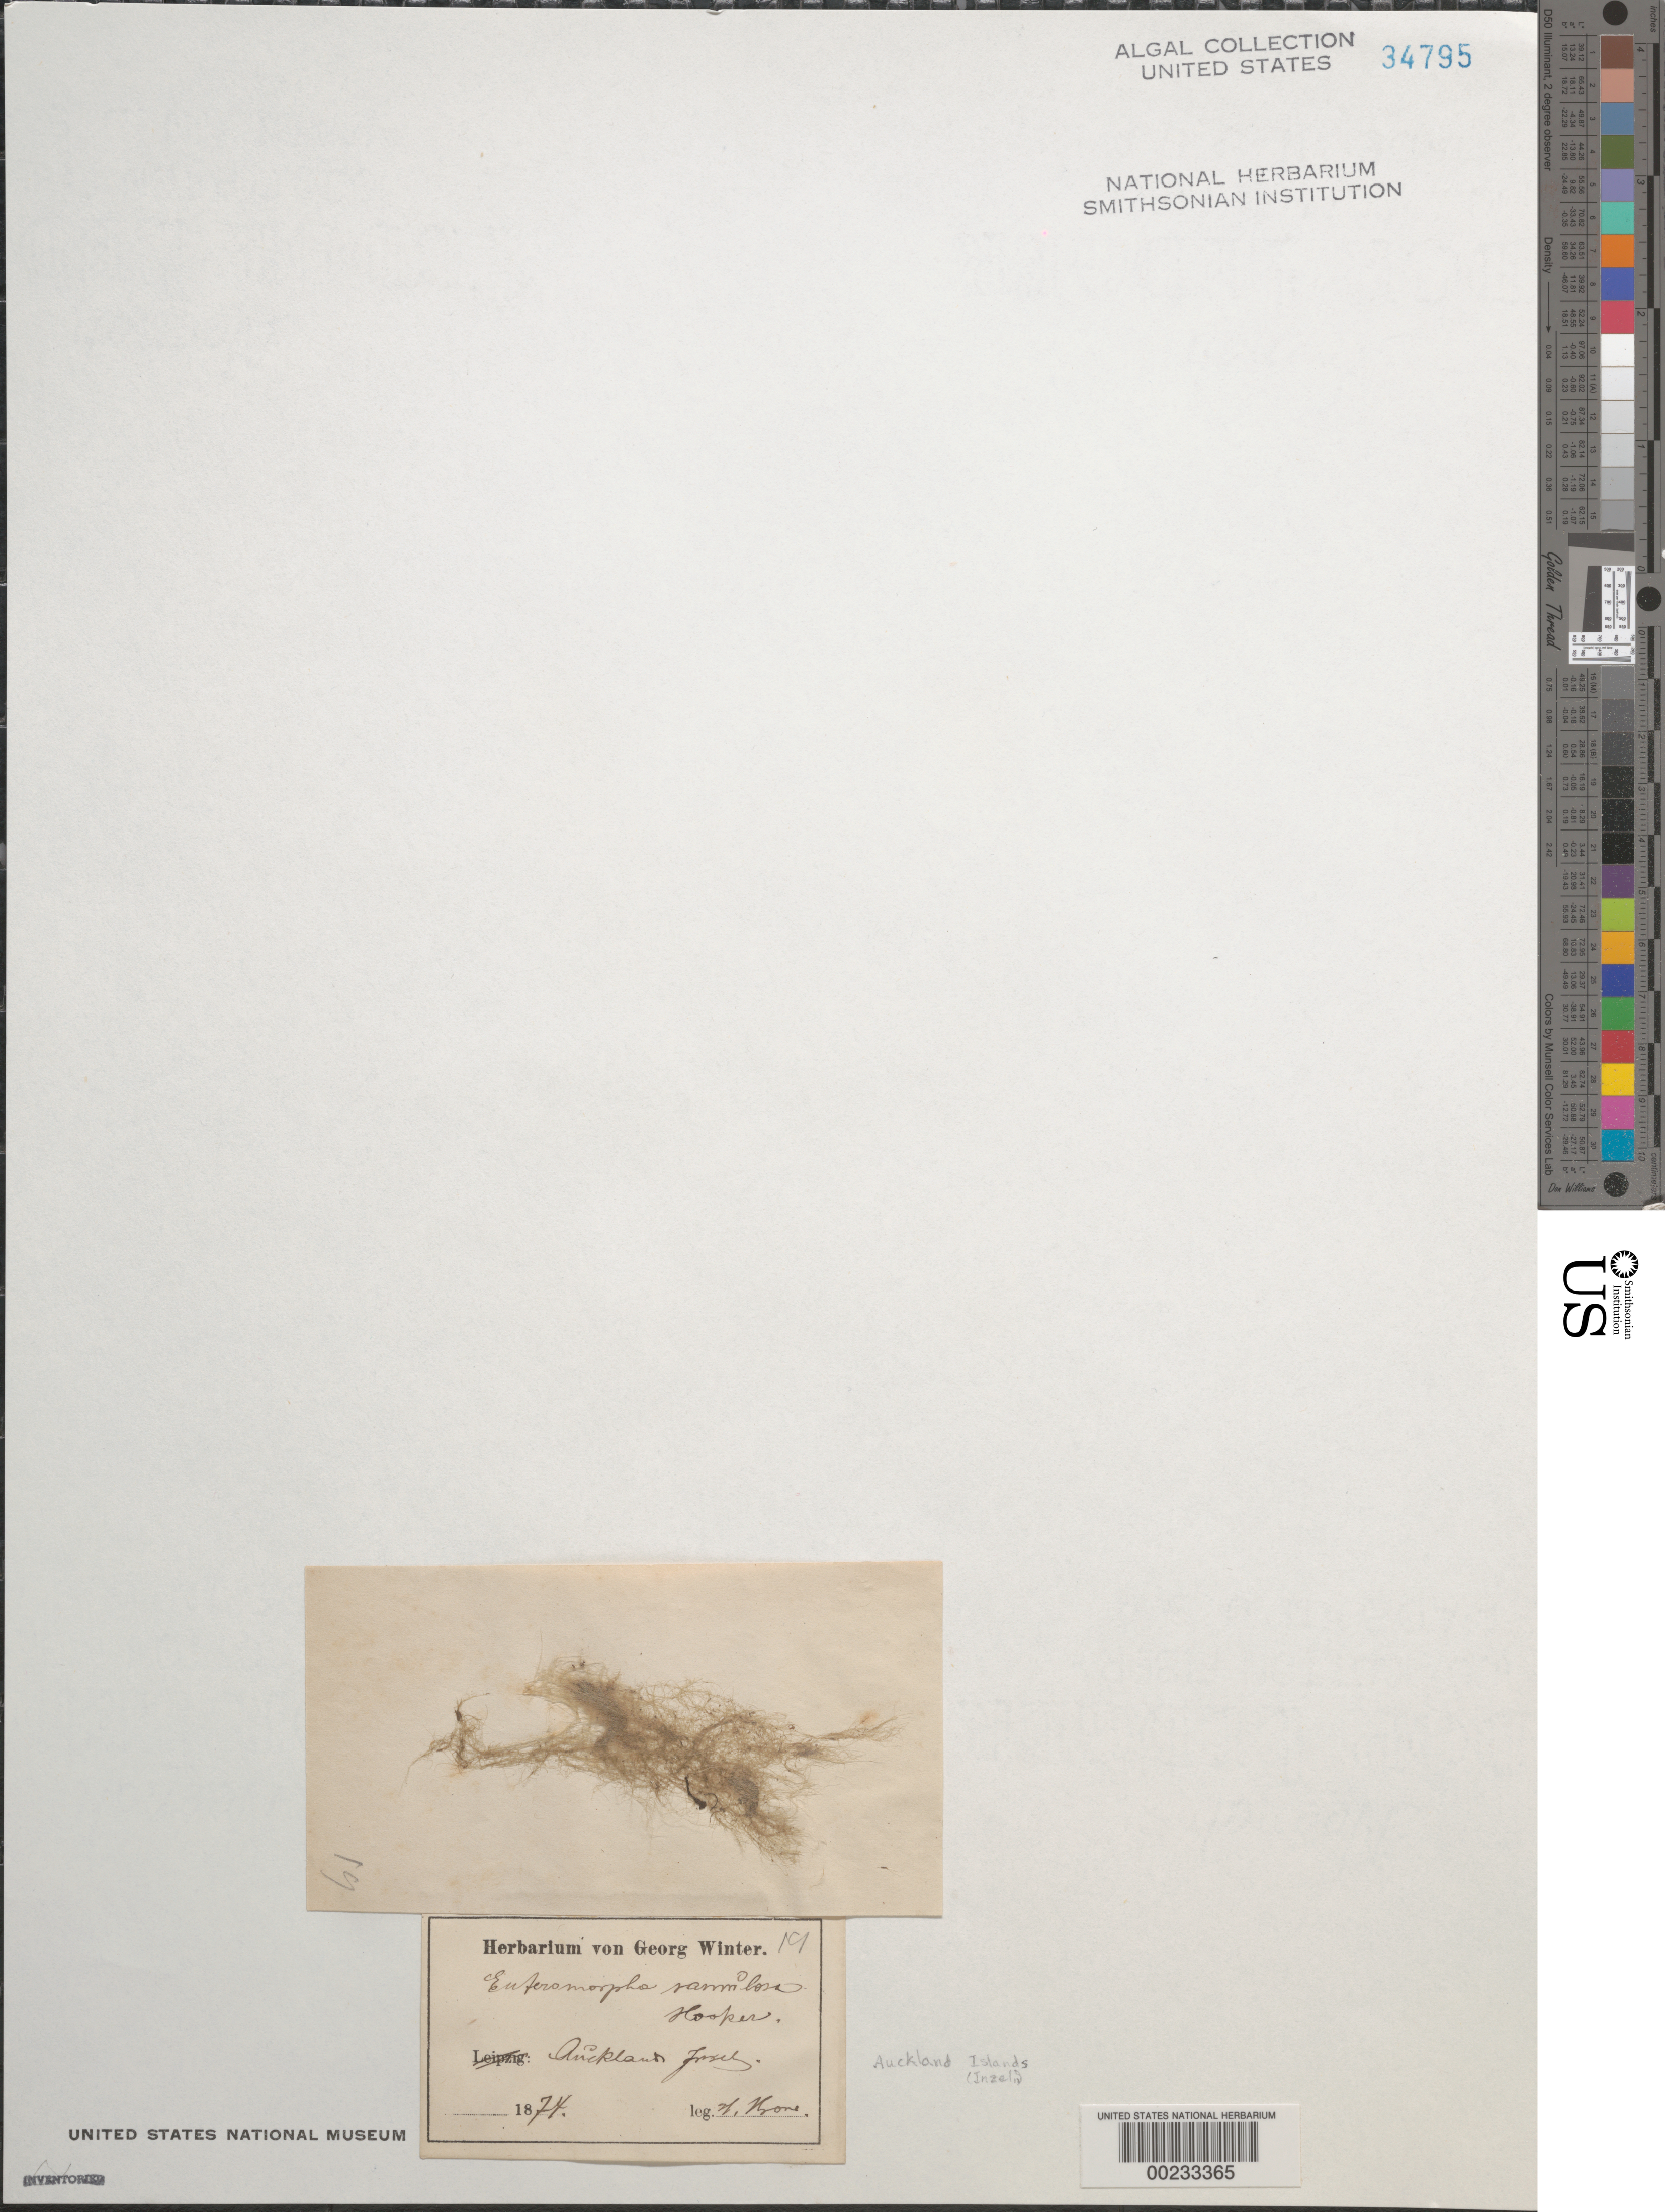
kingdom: Plantae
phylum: Chlorophyta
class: Ulvophyceae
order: Ulvales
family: Ulvaceae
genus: Ulva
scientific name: Ulva clathrata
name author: (Roth) C. Agardh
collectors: G. Winter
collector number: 19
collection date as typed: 1874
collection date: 1874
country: New Zealand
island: Auckland Islands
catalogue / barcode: US 34795